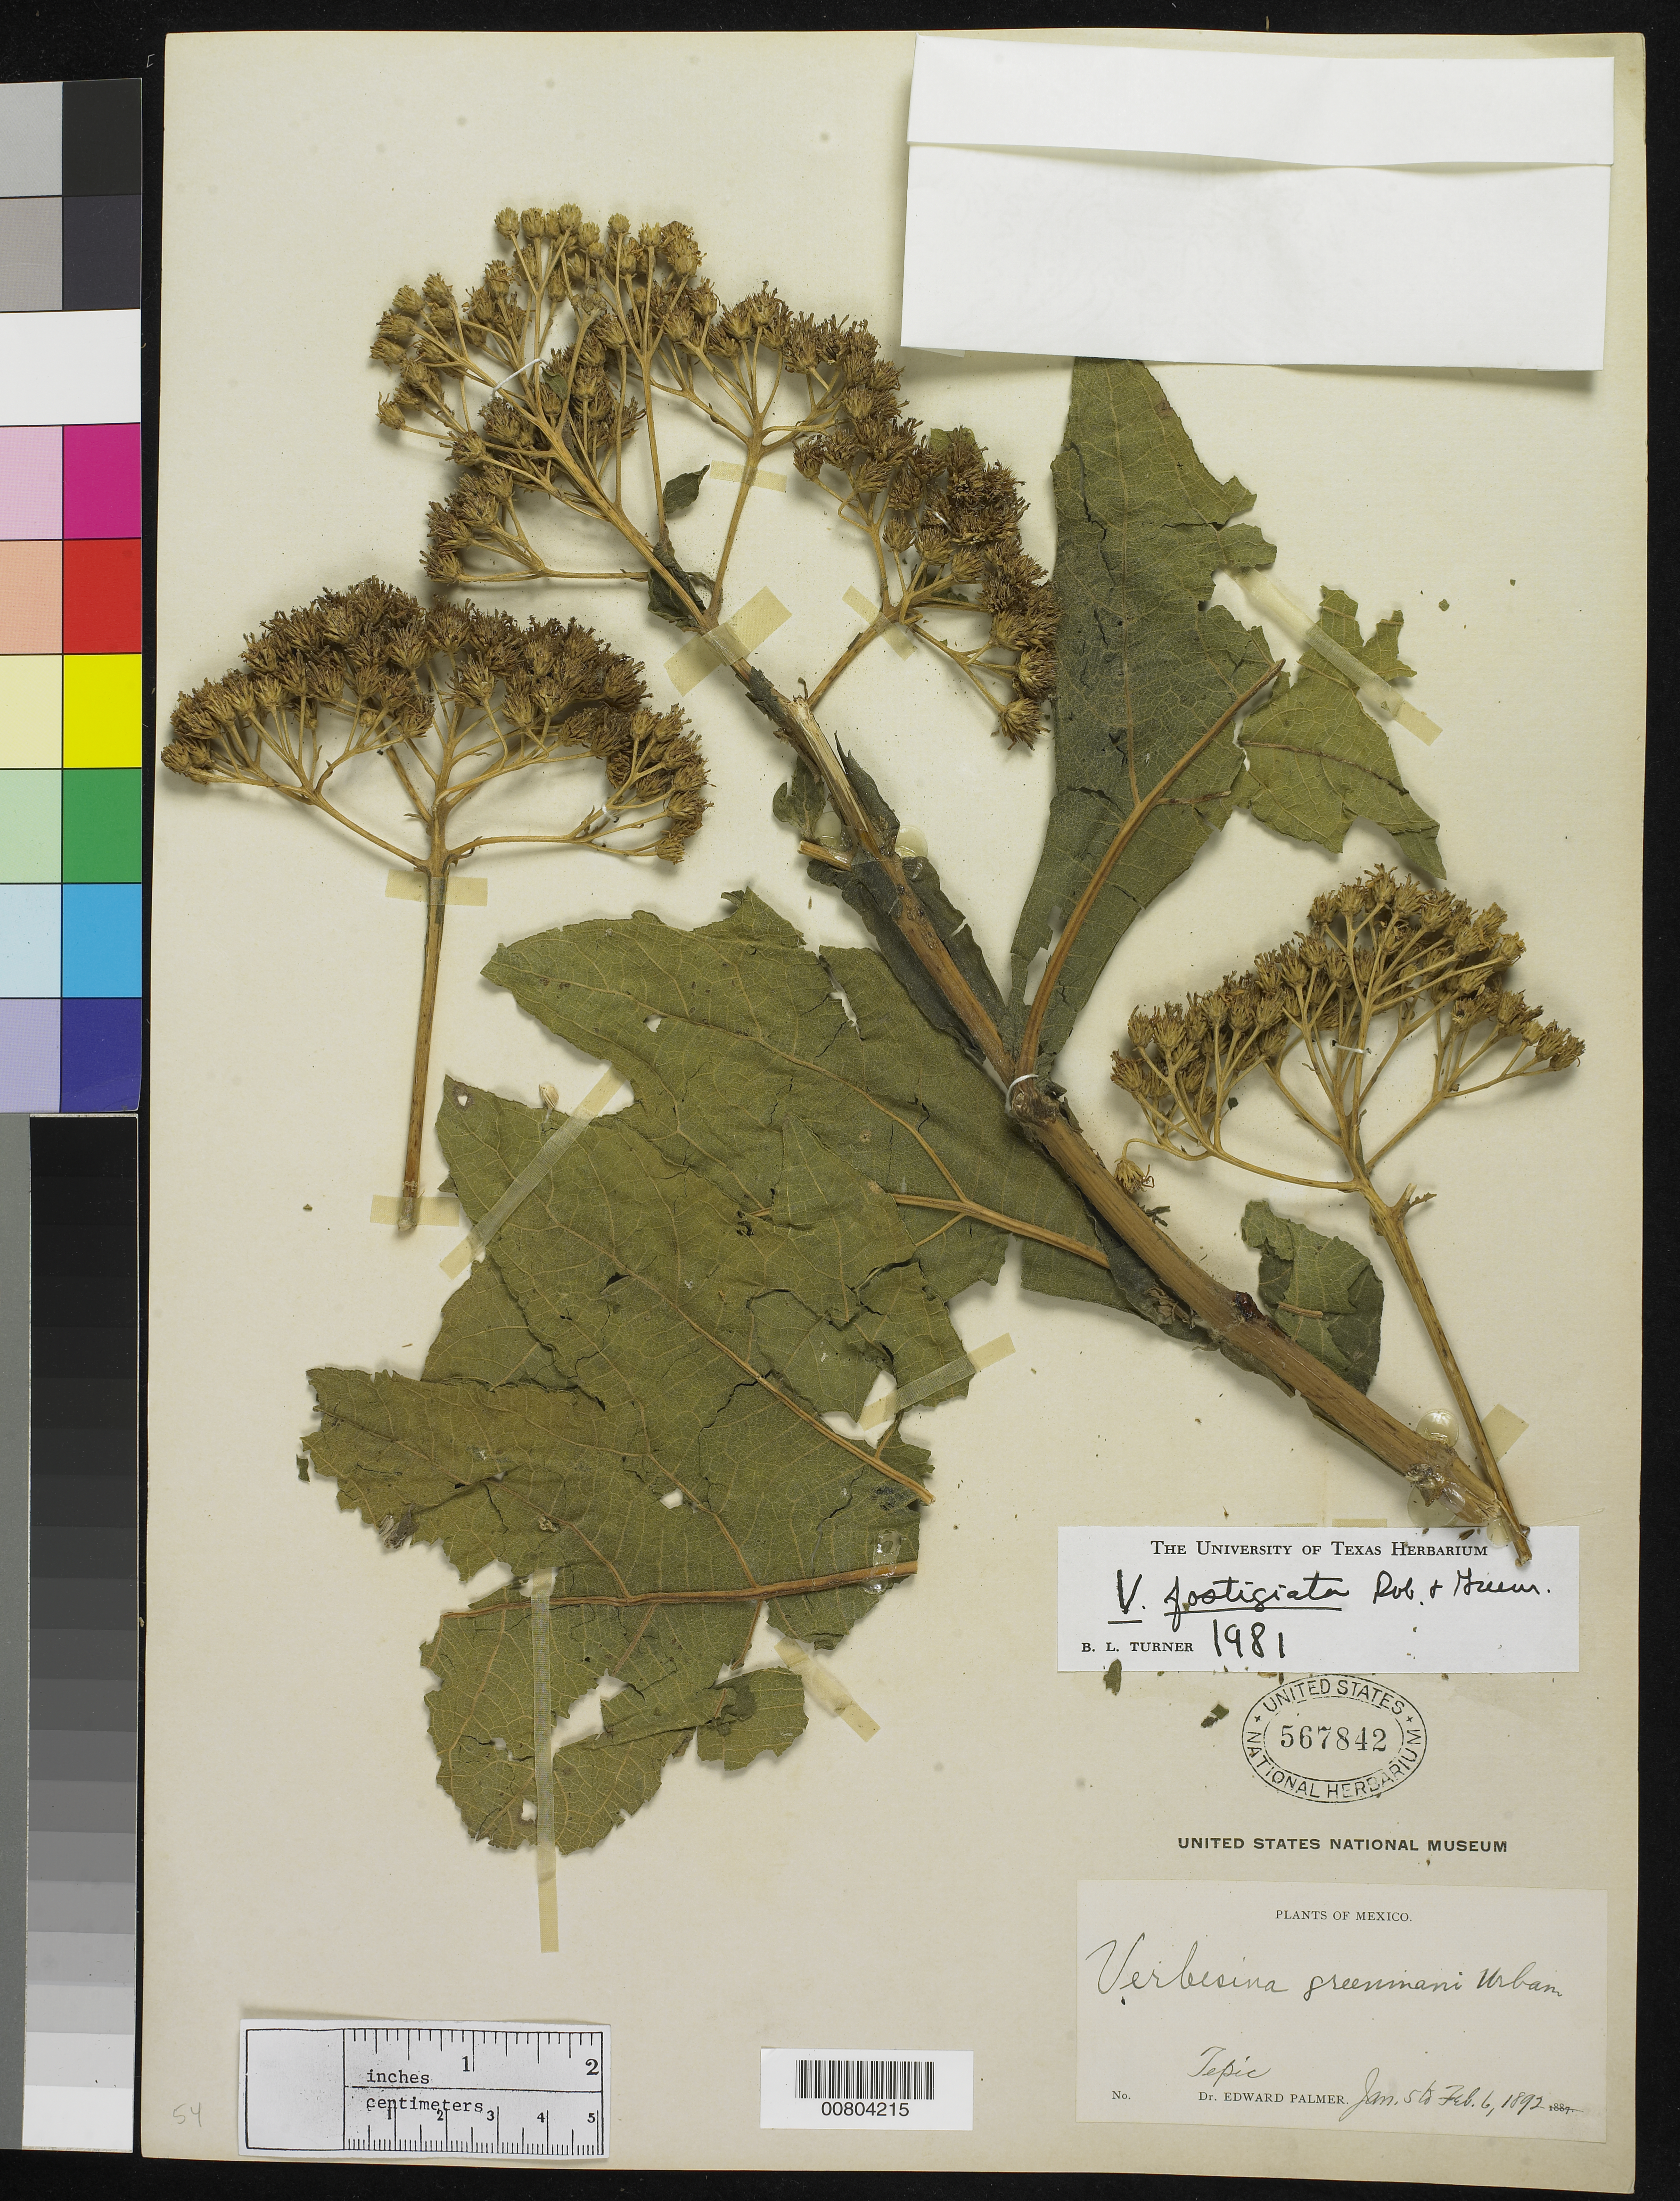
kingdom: Plantae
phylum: Tracheophyta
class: Magnoliopsida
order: Asterales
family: Asteraceae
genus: Verbesina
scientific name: Verbesina fastigiata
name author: B.L. Rob. & Greenm.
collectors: E. Palmer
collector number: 54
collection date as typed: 05 Jan 1892 to 06 Feb 1892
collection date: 1892-01-05/1892-02-06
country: Mexico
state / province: Nayarit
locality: Tepic, Nayarit.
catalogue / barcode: US 567842